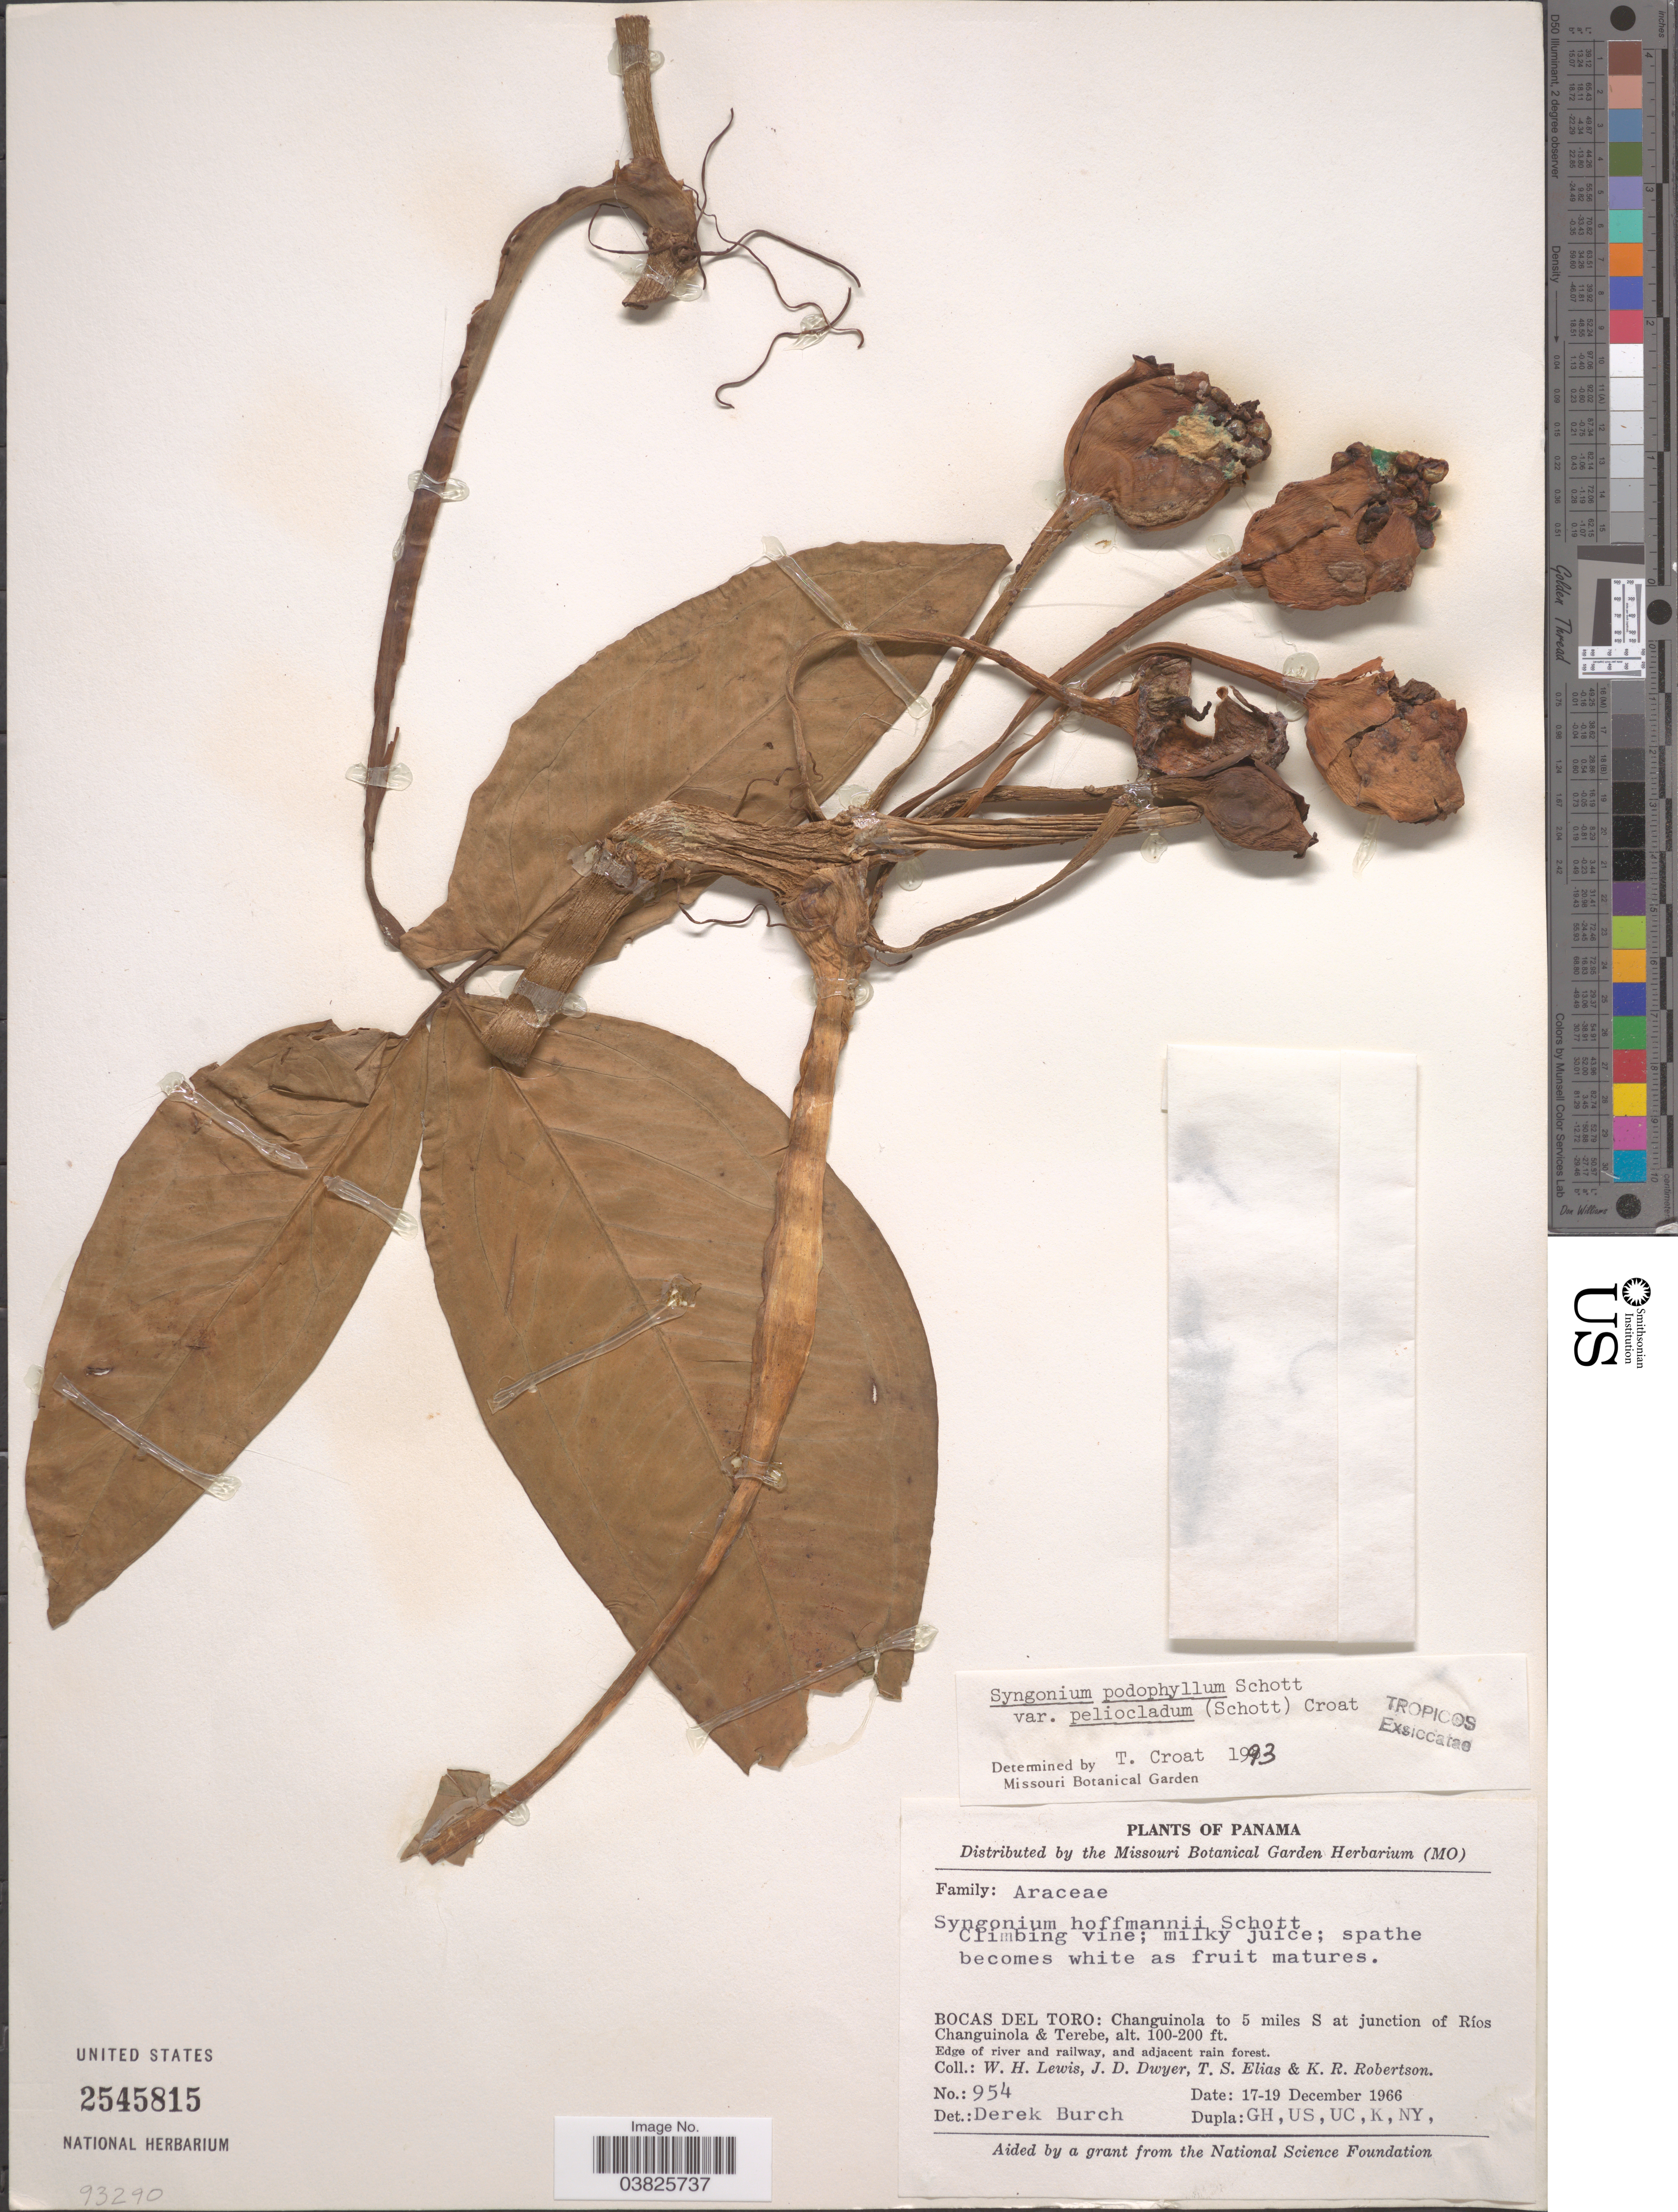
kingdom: Plantae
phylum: Tracheophyta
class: Liliopsida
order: Alismatales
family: Araceae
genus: Syngonium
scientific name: Syngonium podophyllum var. peliocladum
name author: (Schott) Croat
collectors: W. H. Lewis, J. D. Dwyer, T. S. Elias & K. Robertson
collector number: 954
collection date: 1966-12-17/1966-12-19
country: Panama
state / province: Bocas del Toro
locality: Changuinola to 5 miles S at junction of Ríos Changuinola & Terebe.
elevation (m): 30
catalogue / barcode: US 2545815